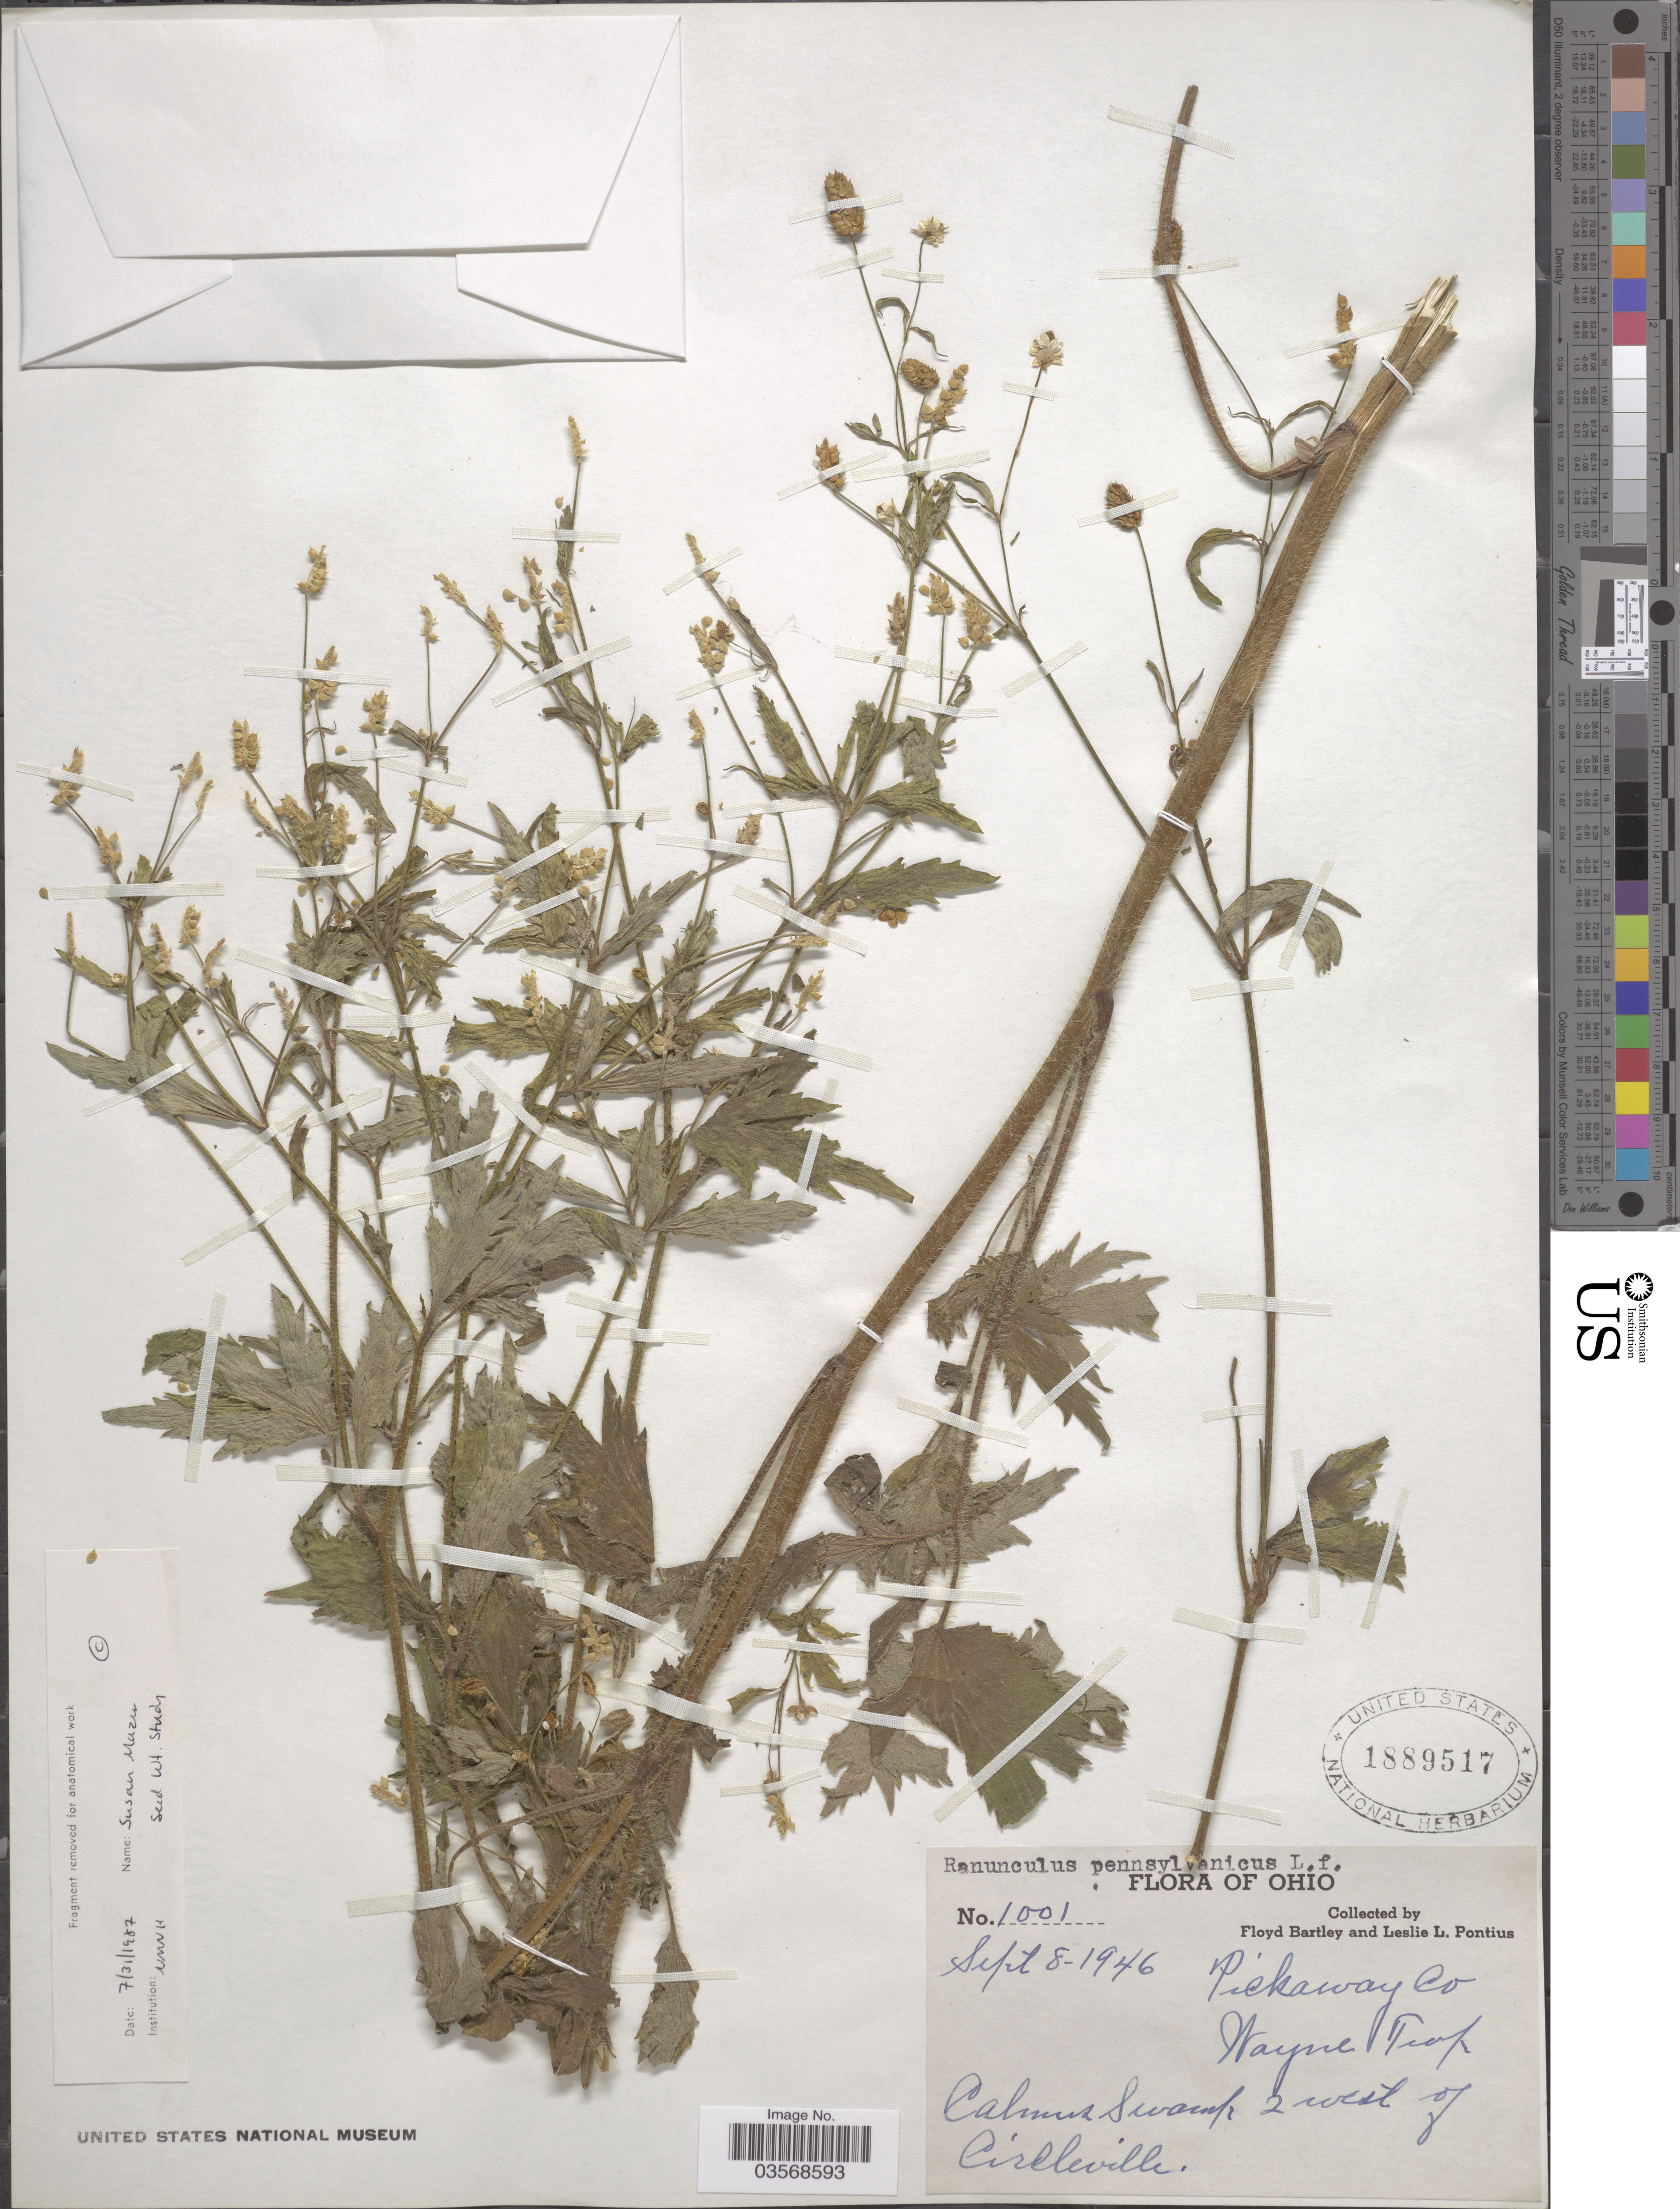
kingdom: Plantae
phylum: Tracheophyta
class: Magnoliopsida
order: Ranunculales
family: Ranunculaceae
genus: Ranunculus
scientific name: Ranunculus pensylvanicus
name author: L. f.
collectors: F. Bartley & L. Pontius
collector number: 1001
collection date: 1946-09-08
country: United States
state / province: Ohio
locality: Pickaway Co. Wayne Twp. Calmus Swamp, 2 west of Circleville.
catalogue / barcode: US 1889517